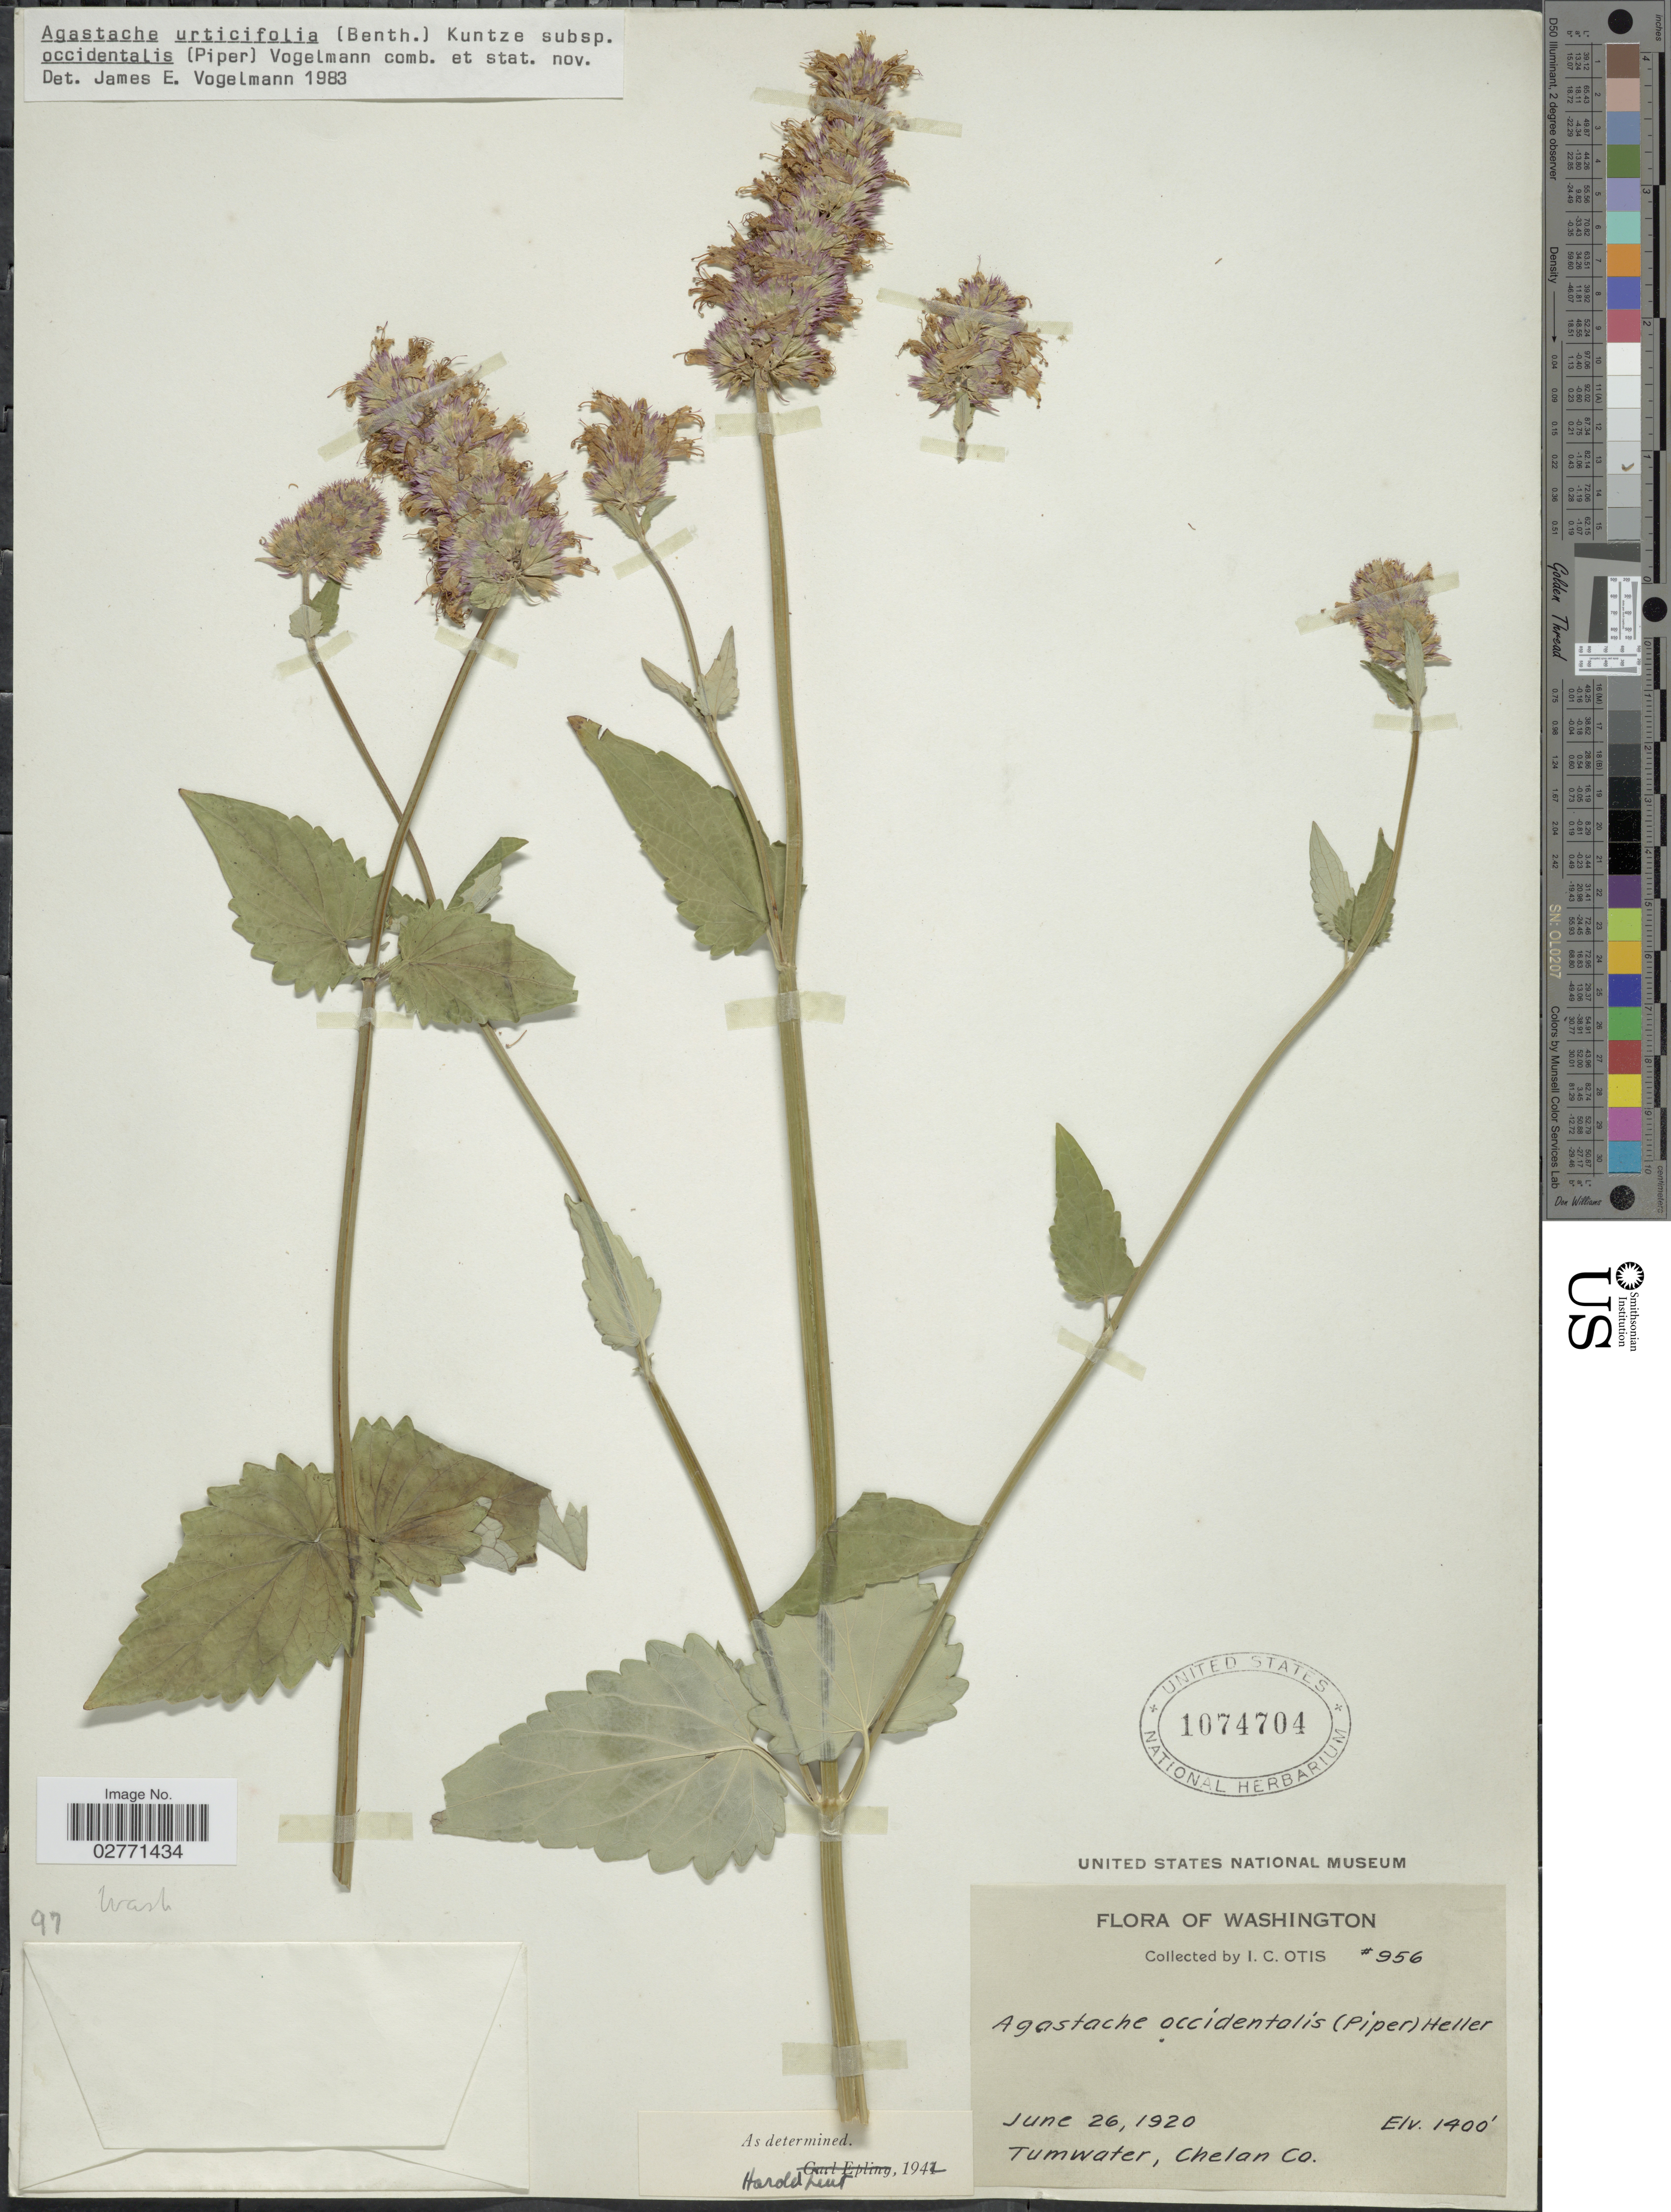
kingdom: Plantae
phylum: Tracheophyta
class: Magnoliopsida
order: Lamiales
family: Lamiaceae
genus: Agastache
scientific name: Agastache urticifolia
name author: (Benth.) Kuntze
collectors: I. C. Otis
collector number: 956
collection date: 1920-06-26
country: United States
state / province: Washington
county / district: Chelan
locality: Tumwater, Chelan Co.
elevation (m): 427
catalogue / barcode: US 1074704